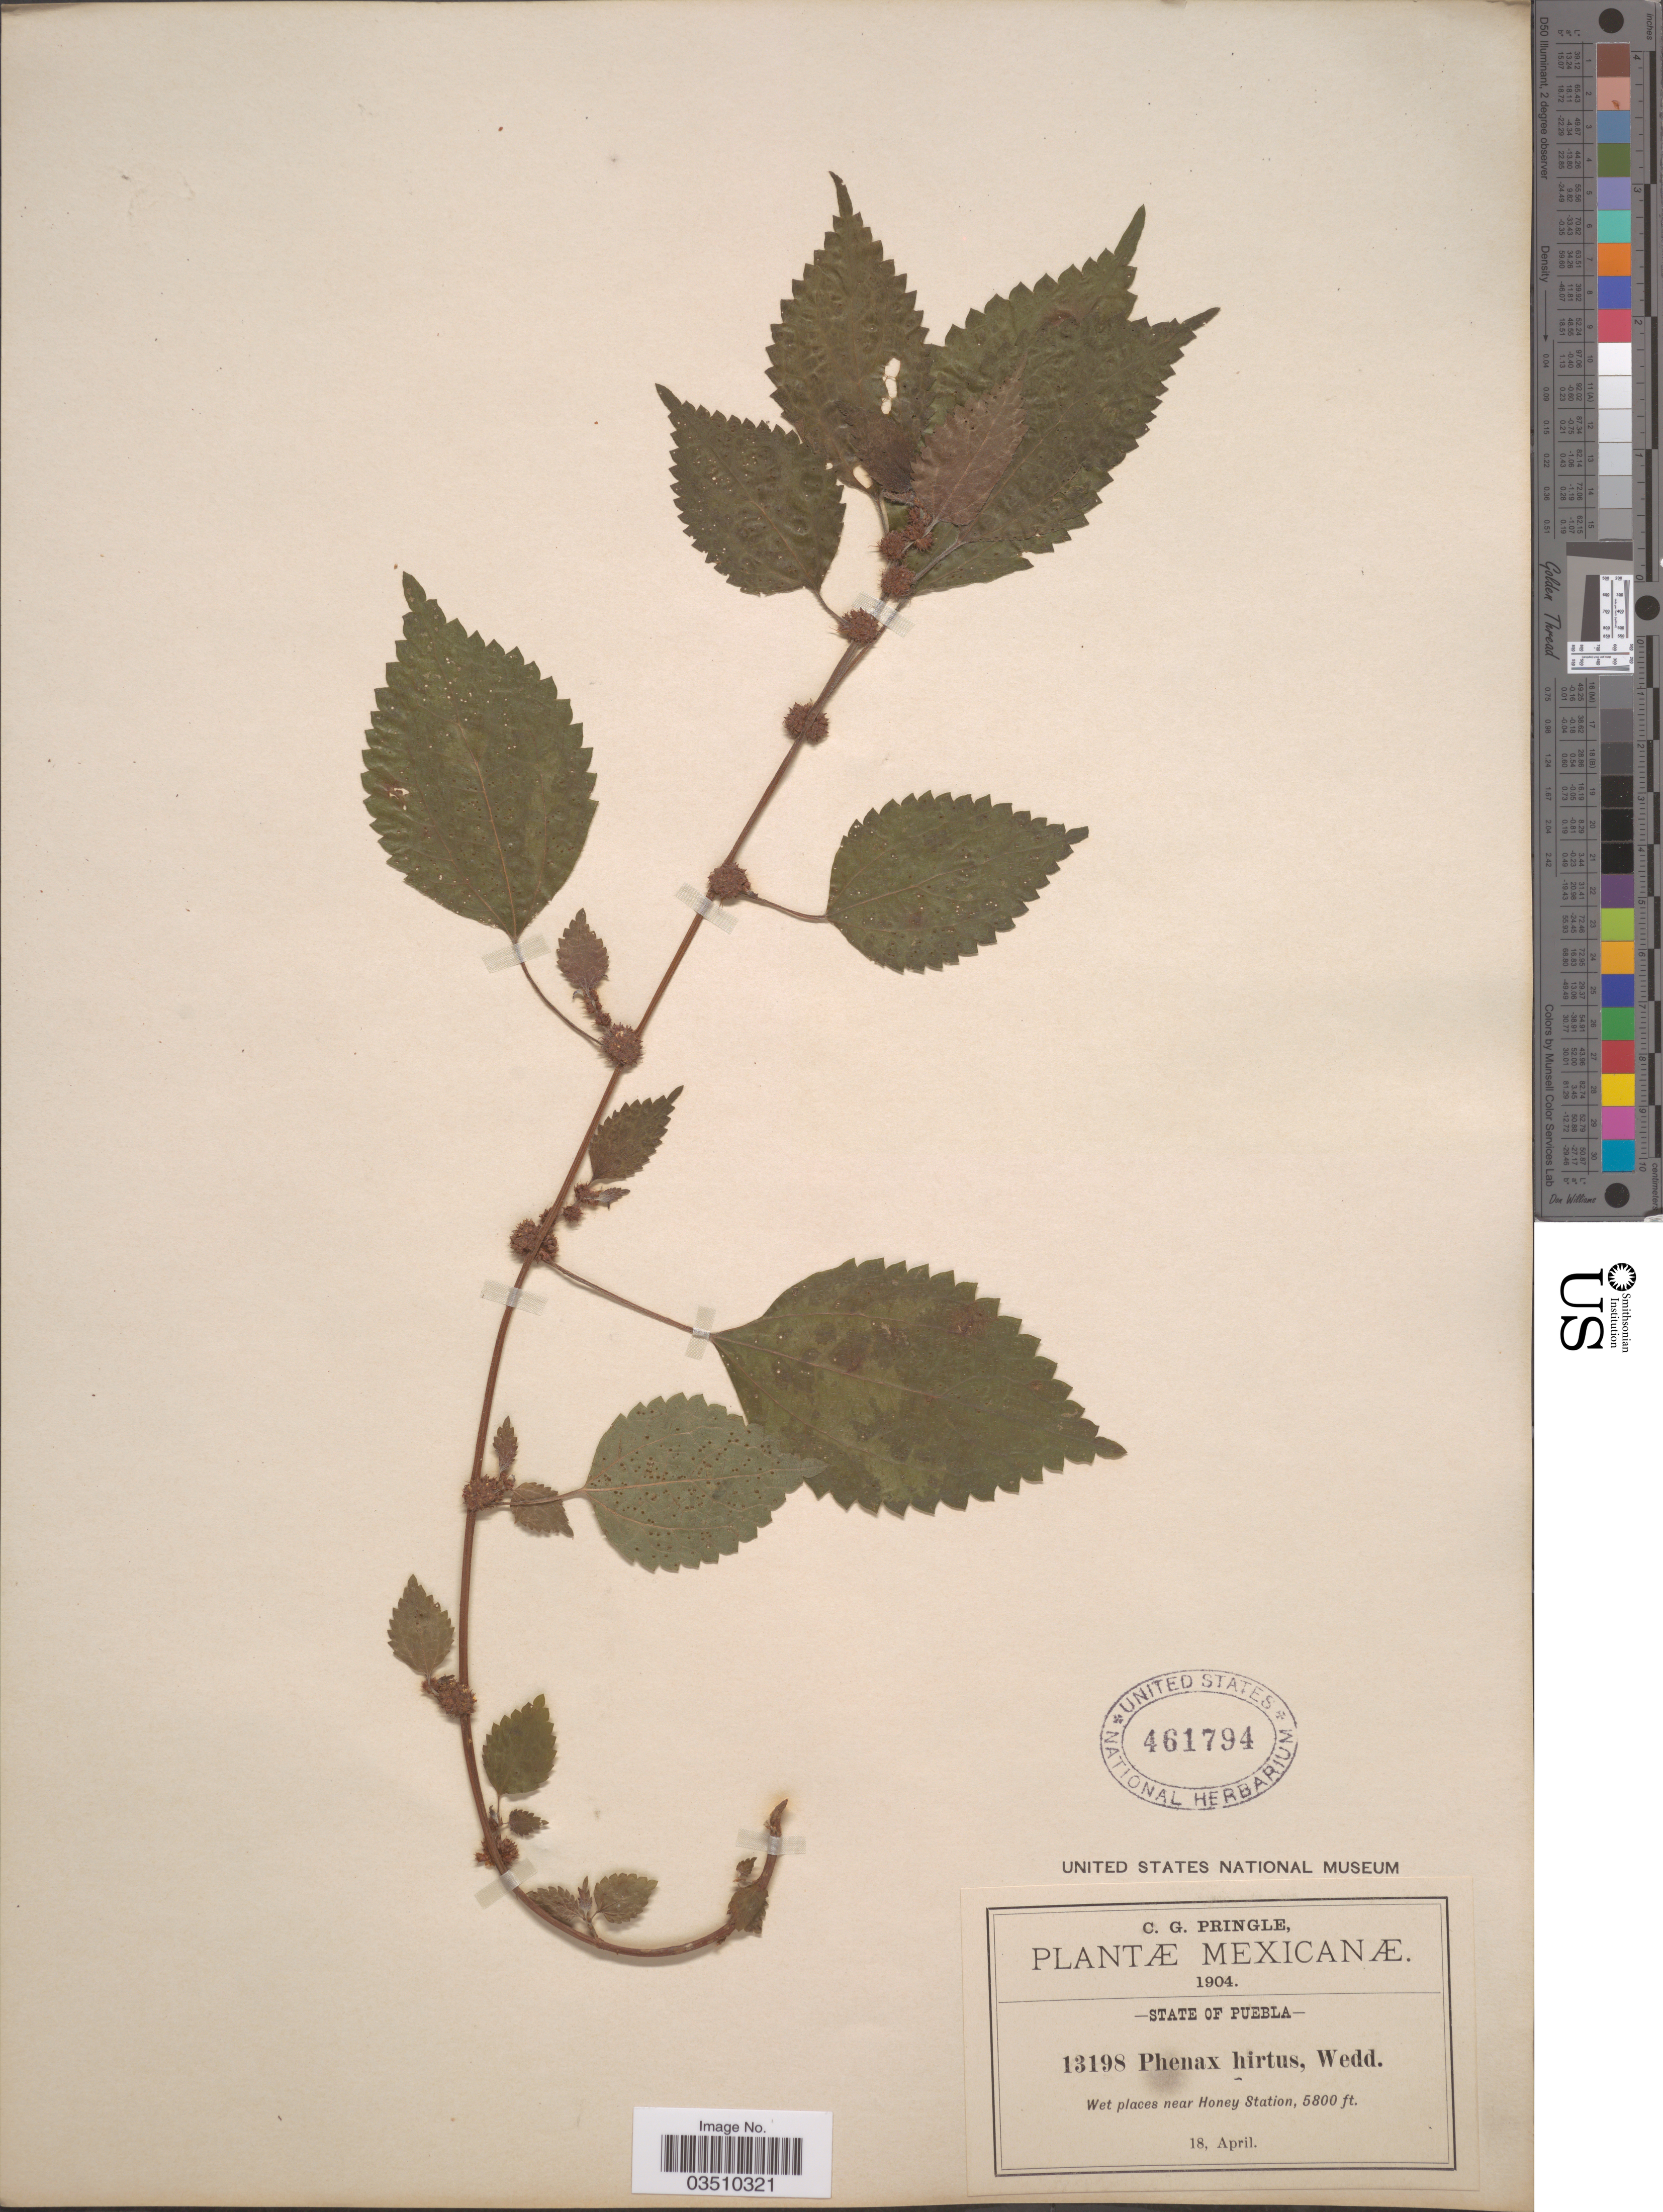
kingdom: Plantae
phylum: Tracheophyta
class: Magnoliopsida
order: Rosales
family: Urticaceae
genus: Phenax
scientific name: Phenax hirtus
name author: (Sw.) Wedd.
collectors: C. G. Pringle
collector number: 13198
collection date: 1904-04-18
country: Mexico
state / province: Puebla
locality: Wet places near Honey Station.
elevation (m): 1768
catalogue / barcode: US 461794